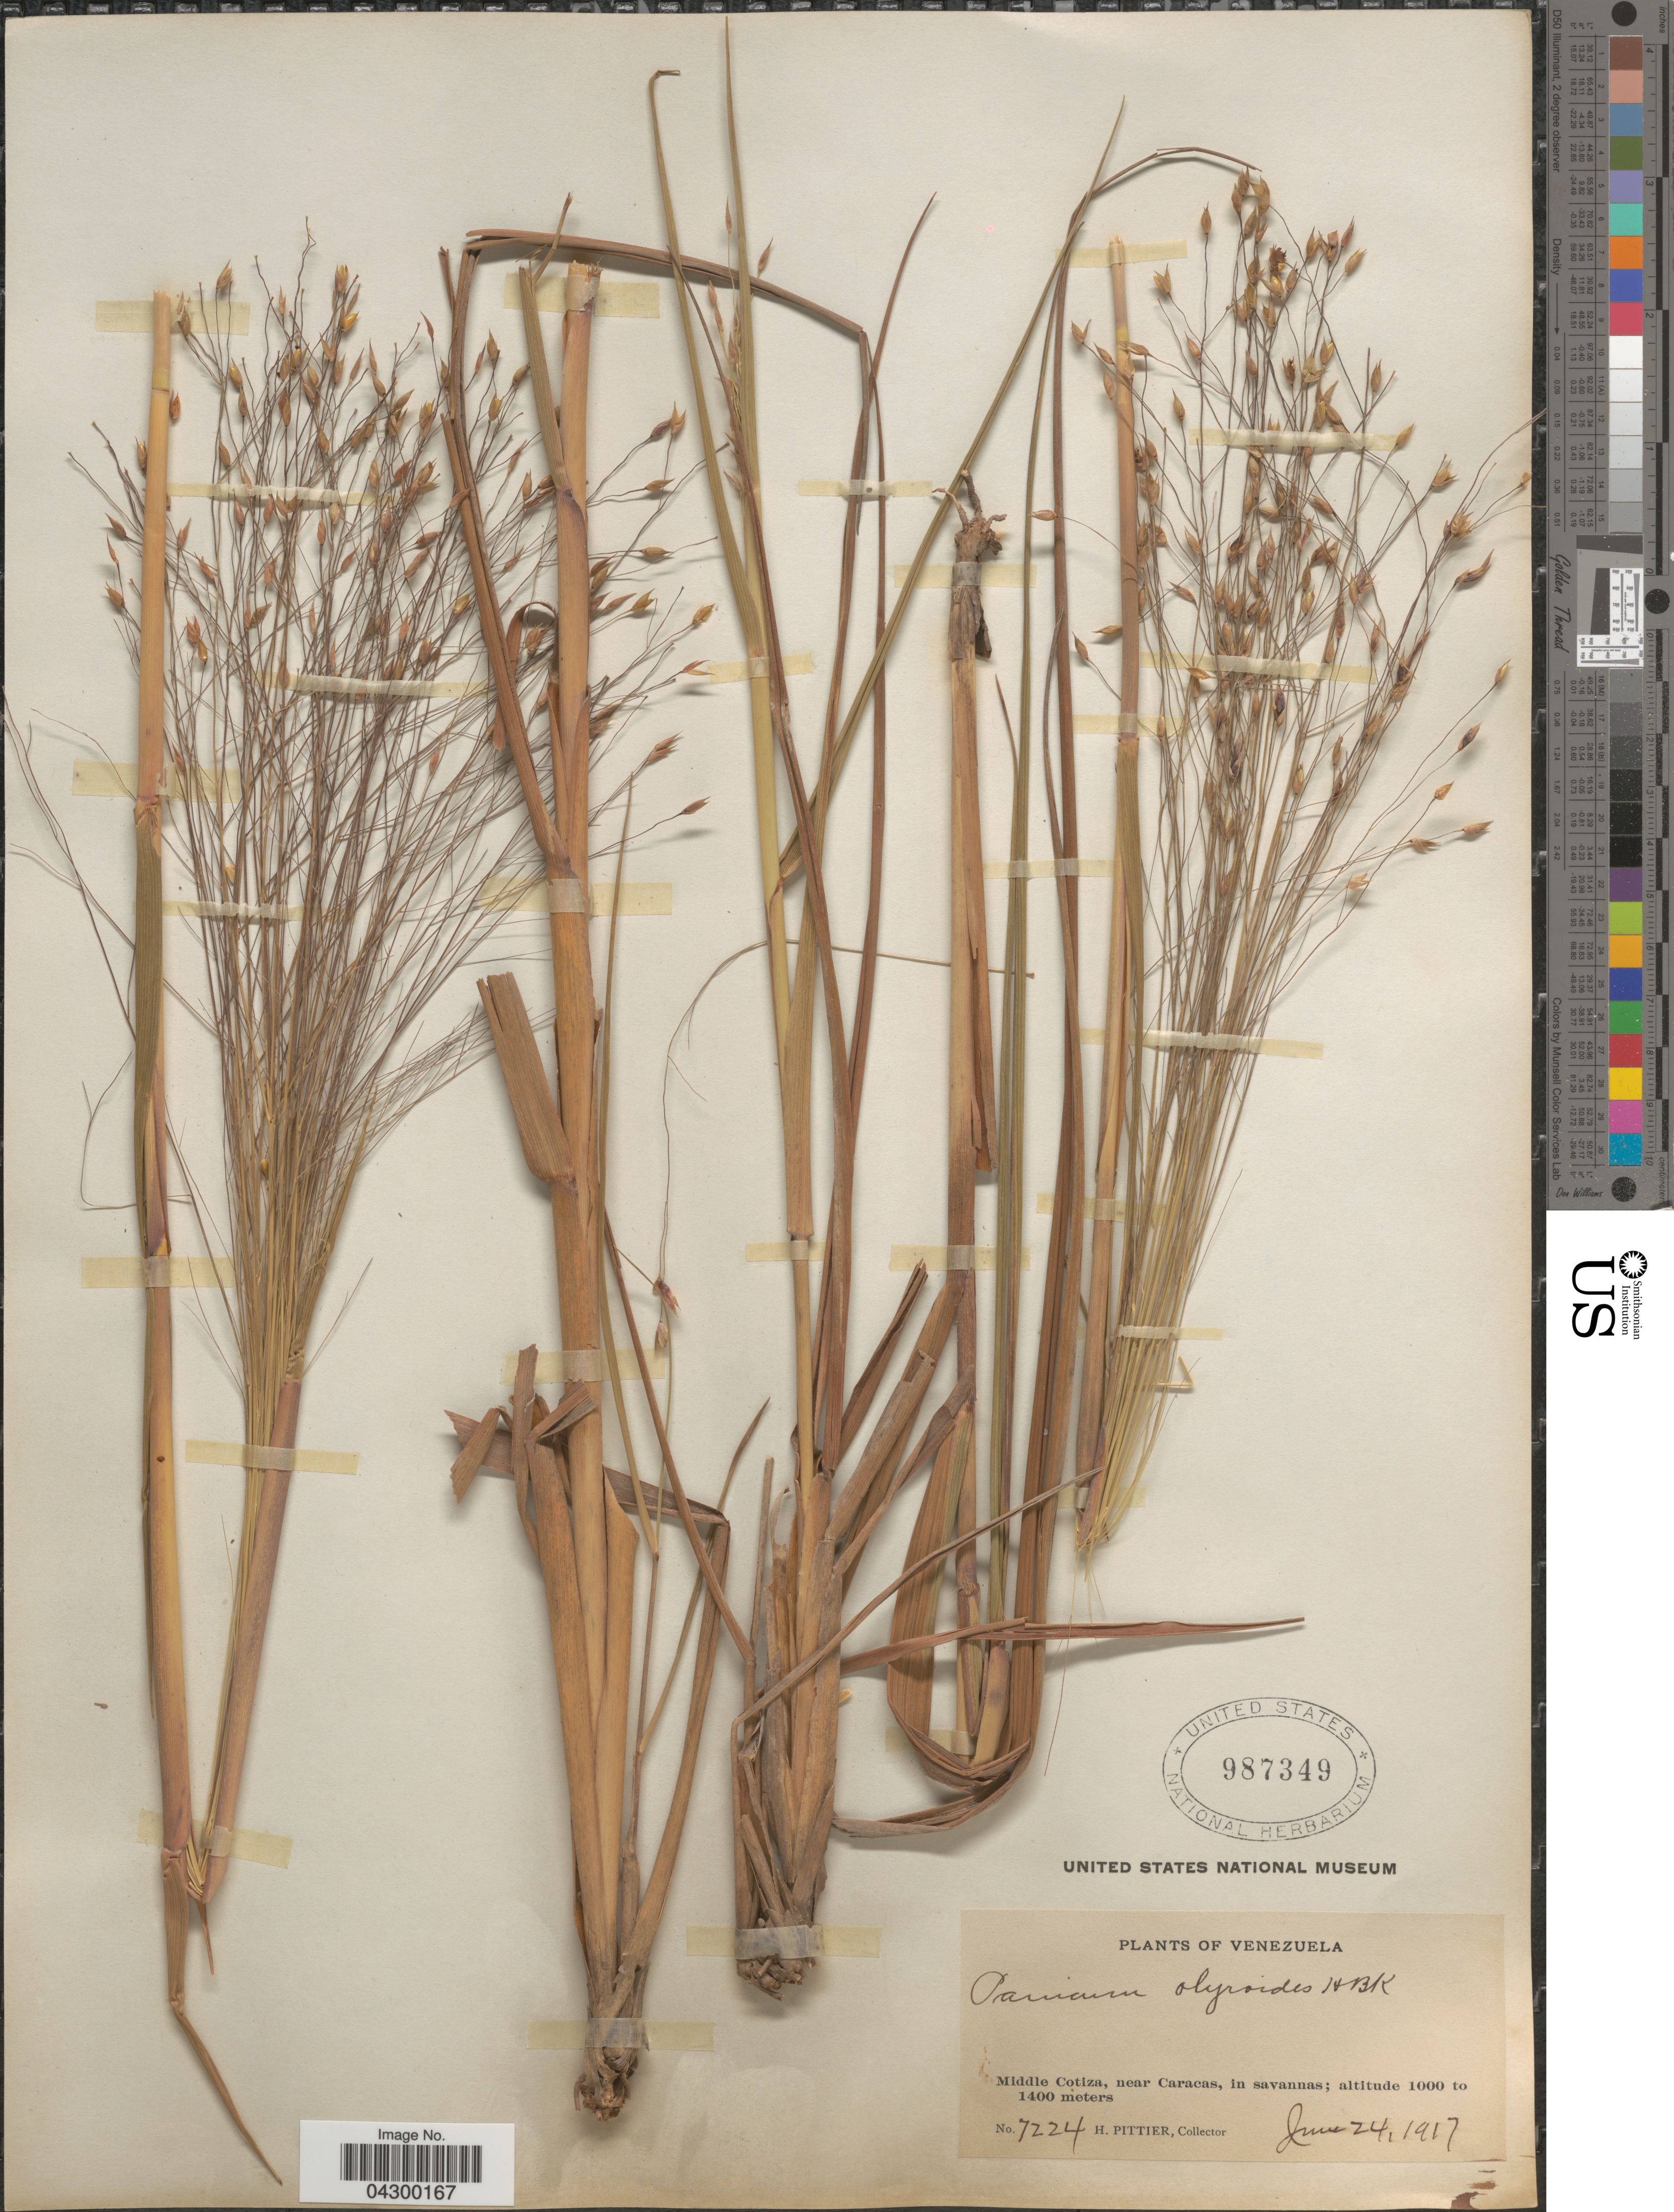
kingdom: Plantae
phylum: Tracheophyta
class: Liliopsida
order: Poales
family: Poaceae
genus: Panicum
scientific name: Panicum olyroides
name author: Kunth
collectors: H. F. Pittier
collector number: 7224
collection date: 1917-06-24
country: Venezuela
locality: Middle Cotiza, near Caracas, in savannas.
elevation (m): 1000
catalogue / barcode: US 987349